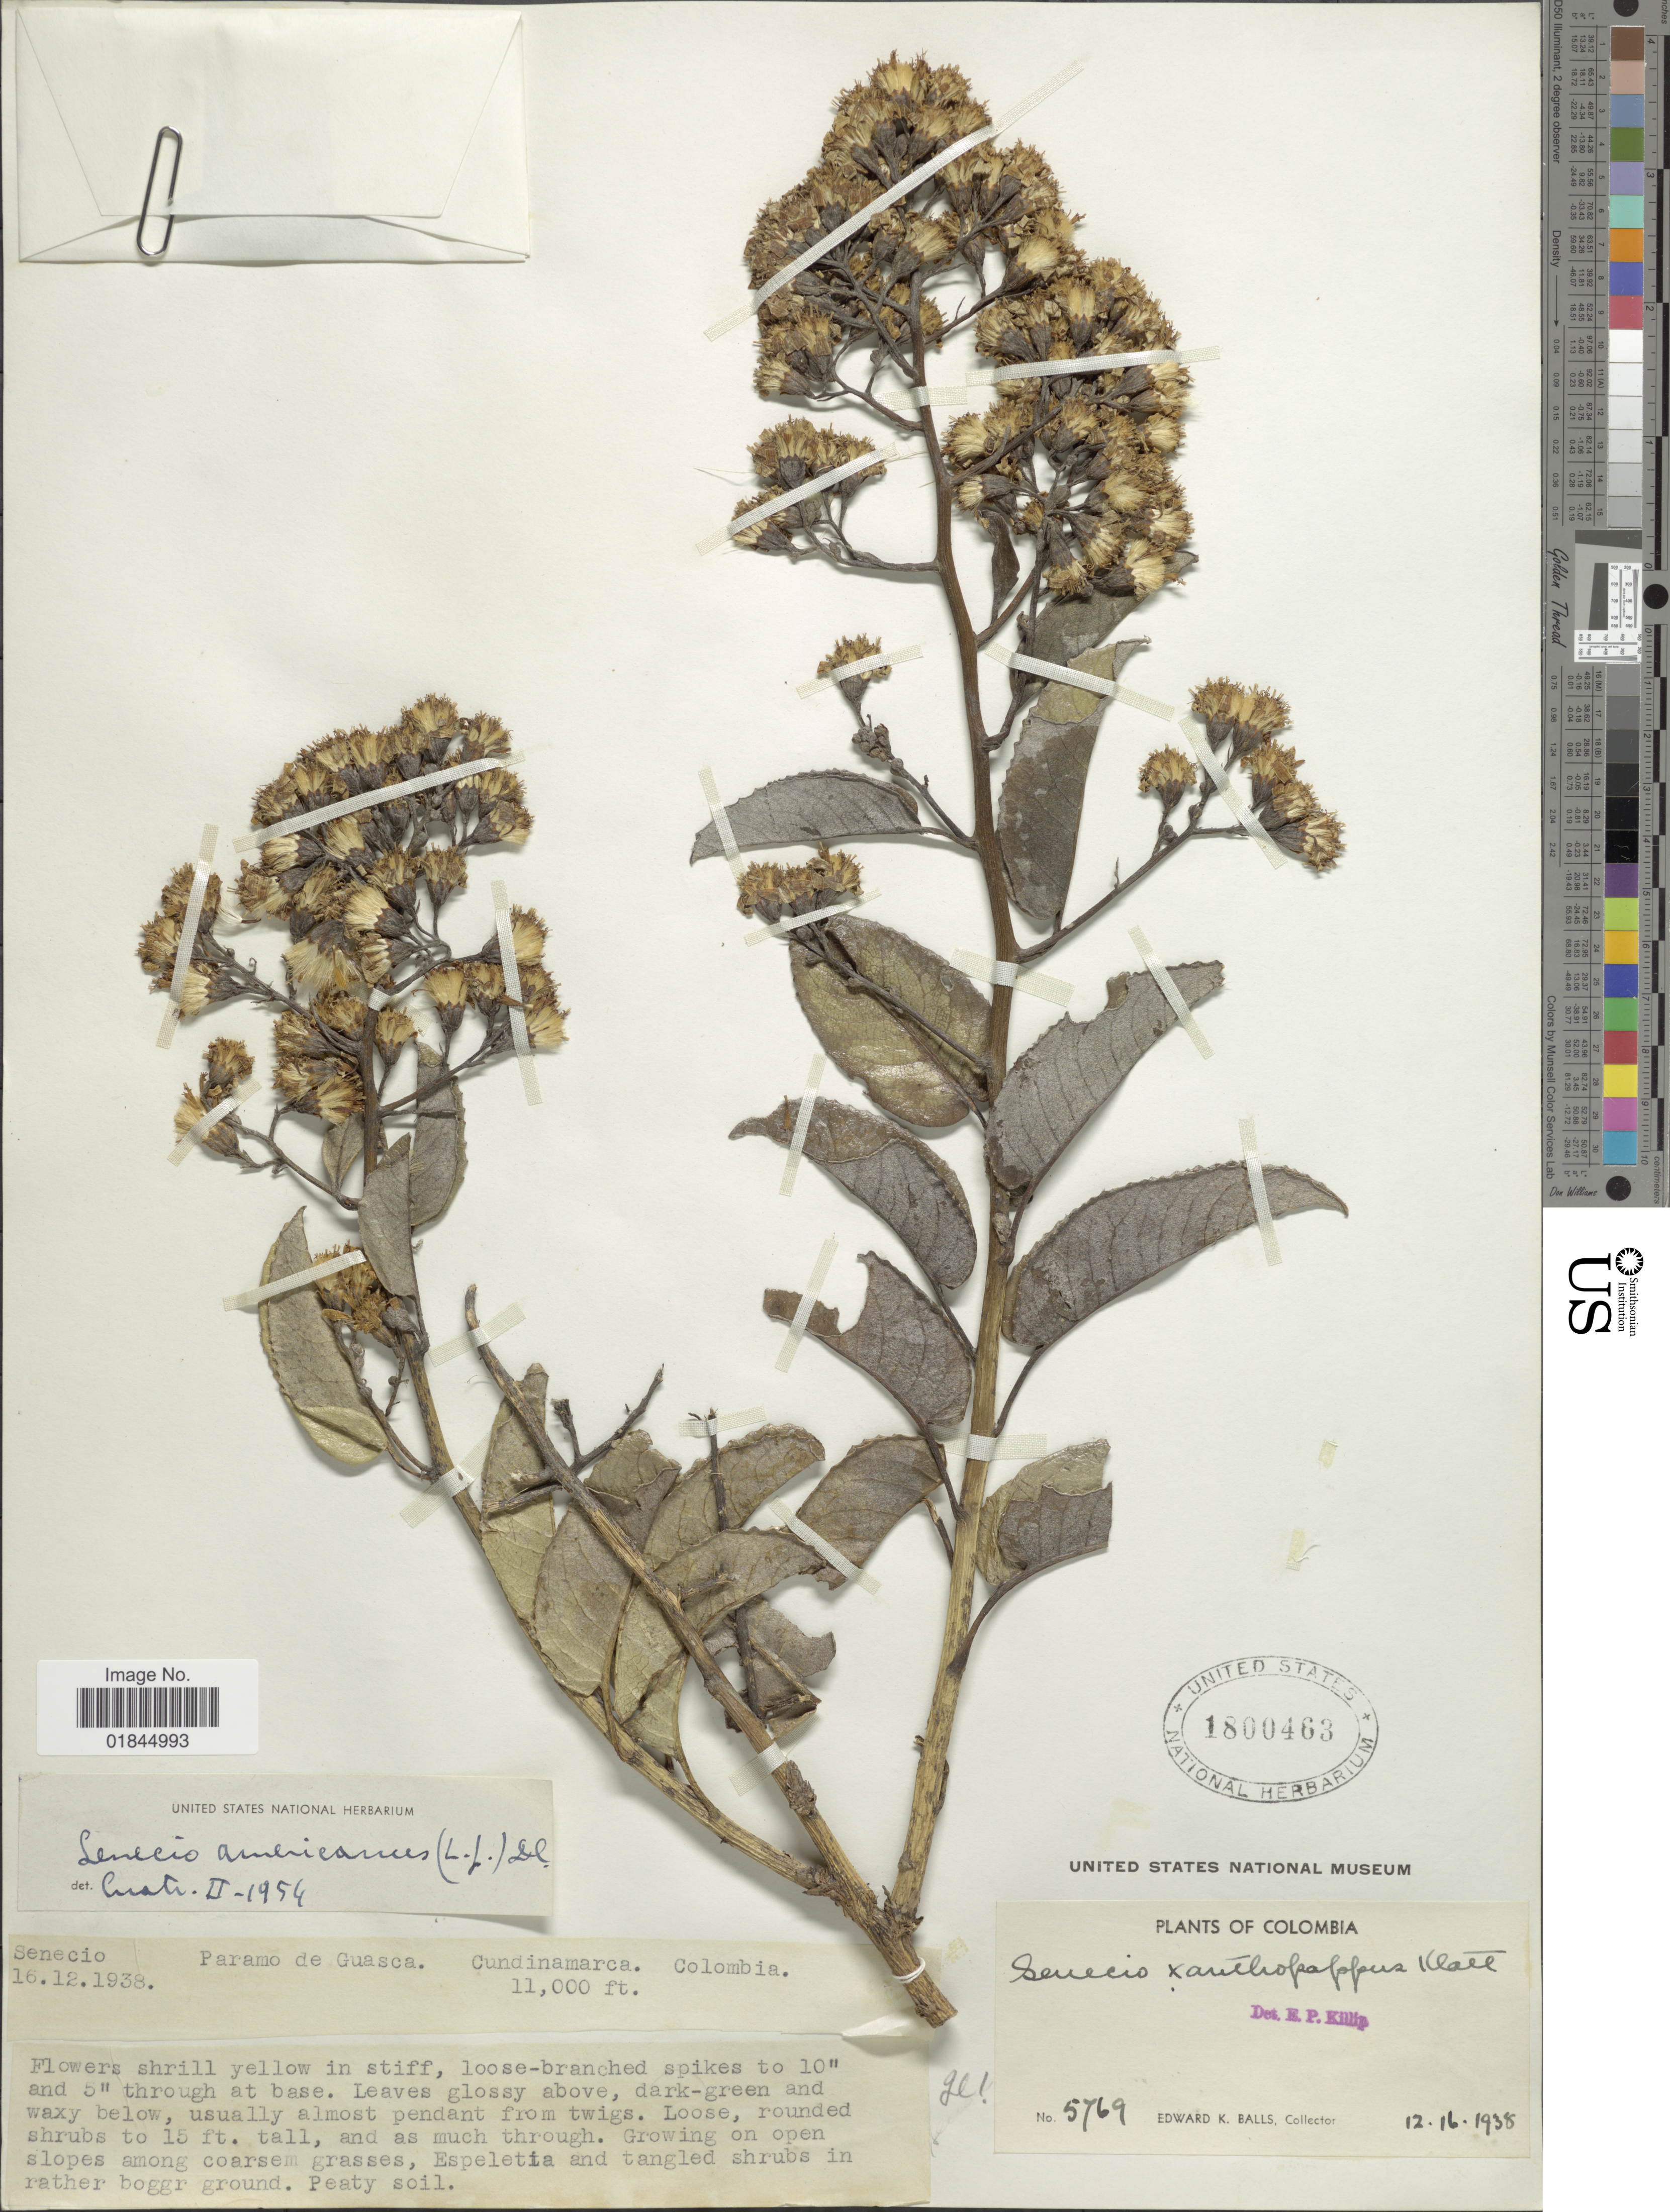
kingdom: Plantae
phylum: Tracheophyta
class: Magnoliopsida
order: Asterales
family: Asteraceae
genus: Pentacalia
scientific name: Pentacalia americana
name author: (L. f.) Cuatrec.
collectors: E. K. Balls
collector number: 5769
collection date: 1938-12-16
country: Colombia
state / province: Cundinamarca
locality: Paramo de Guasca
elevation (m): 3353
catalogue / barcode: US 1800463